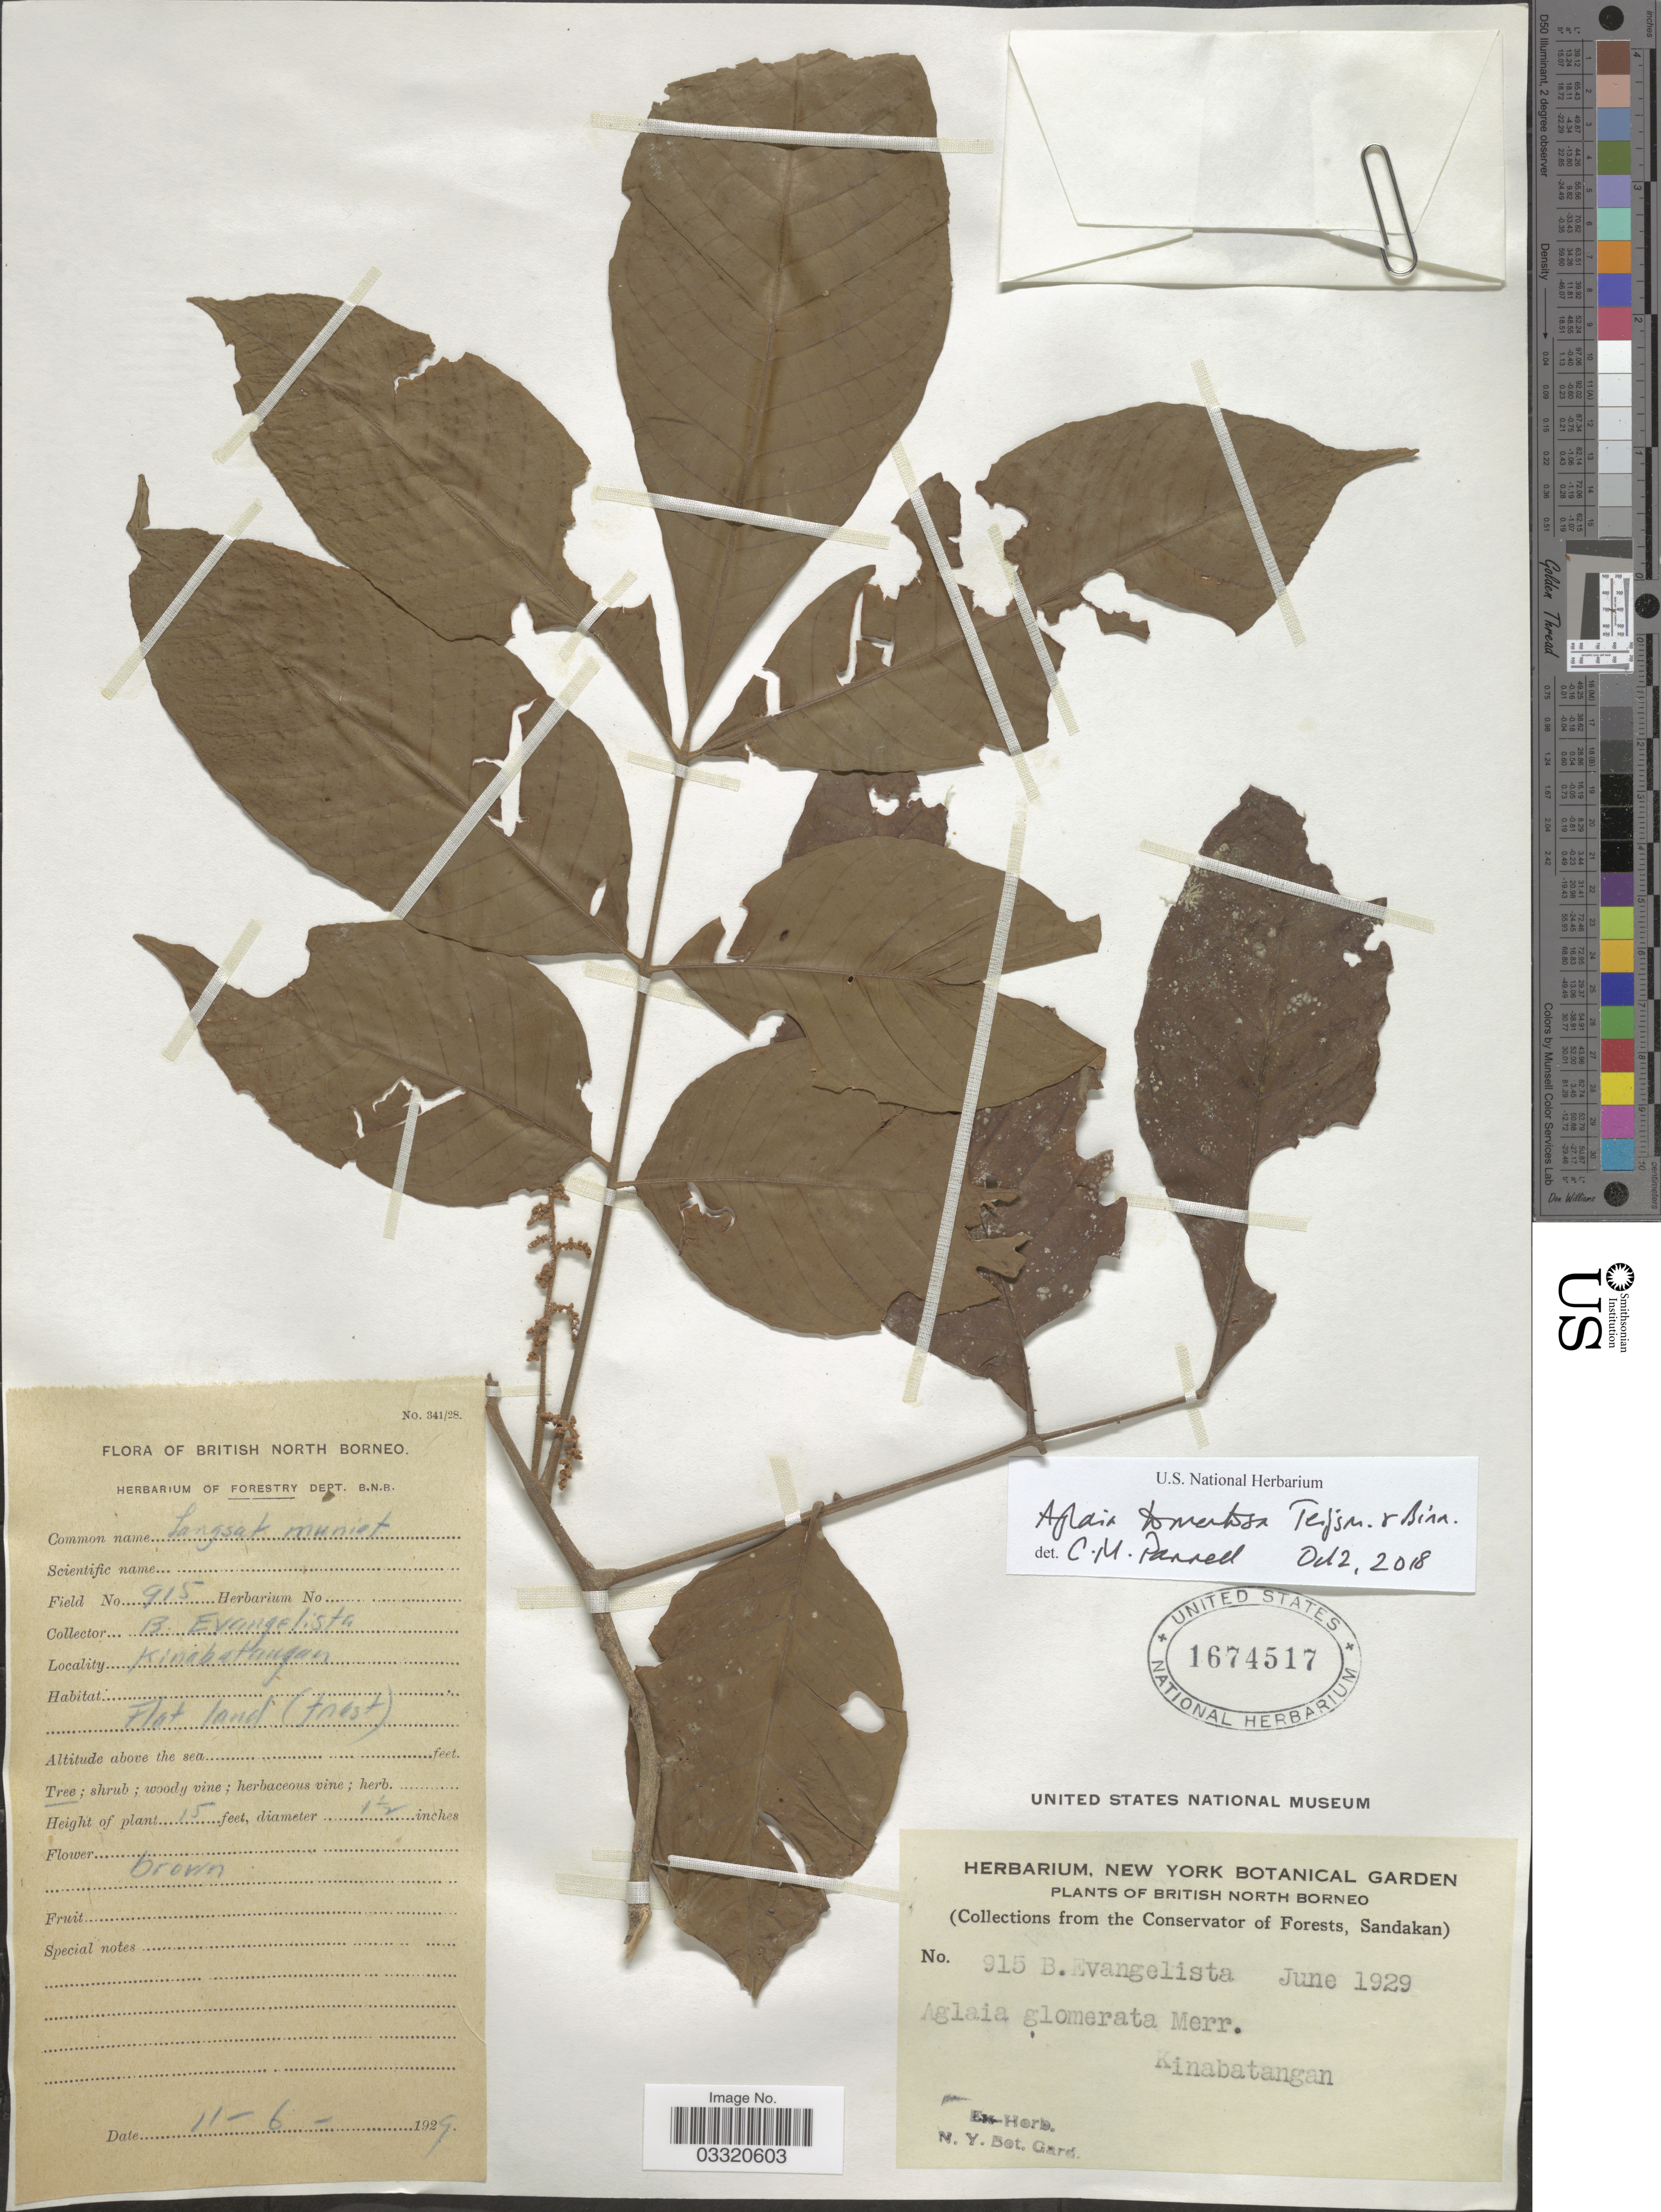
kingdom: Plantae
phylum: Tracheophyta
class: Magnoliopsida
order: Sapindales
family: Meliaceae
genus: Aglaia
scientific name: Aglaia tomentosa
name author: Teijsm. & Binn.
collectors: B. Evangelista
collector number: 915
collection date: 1929-06-11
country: Malaysia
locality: British North Borneo. Kinabatangan.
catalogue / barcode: US 1674517